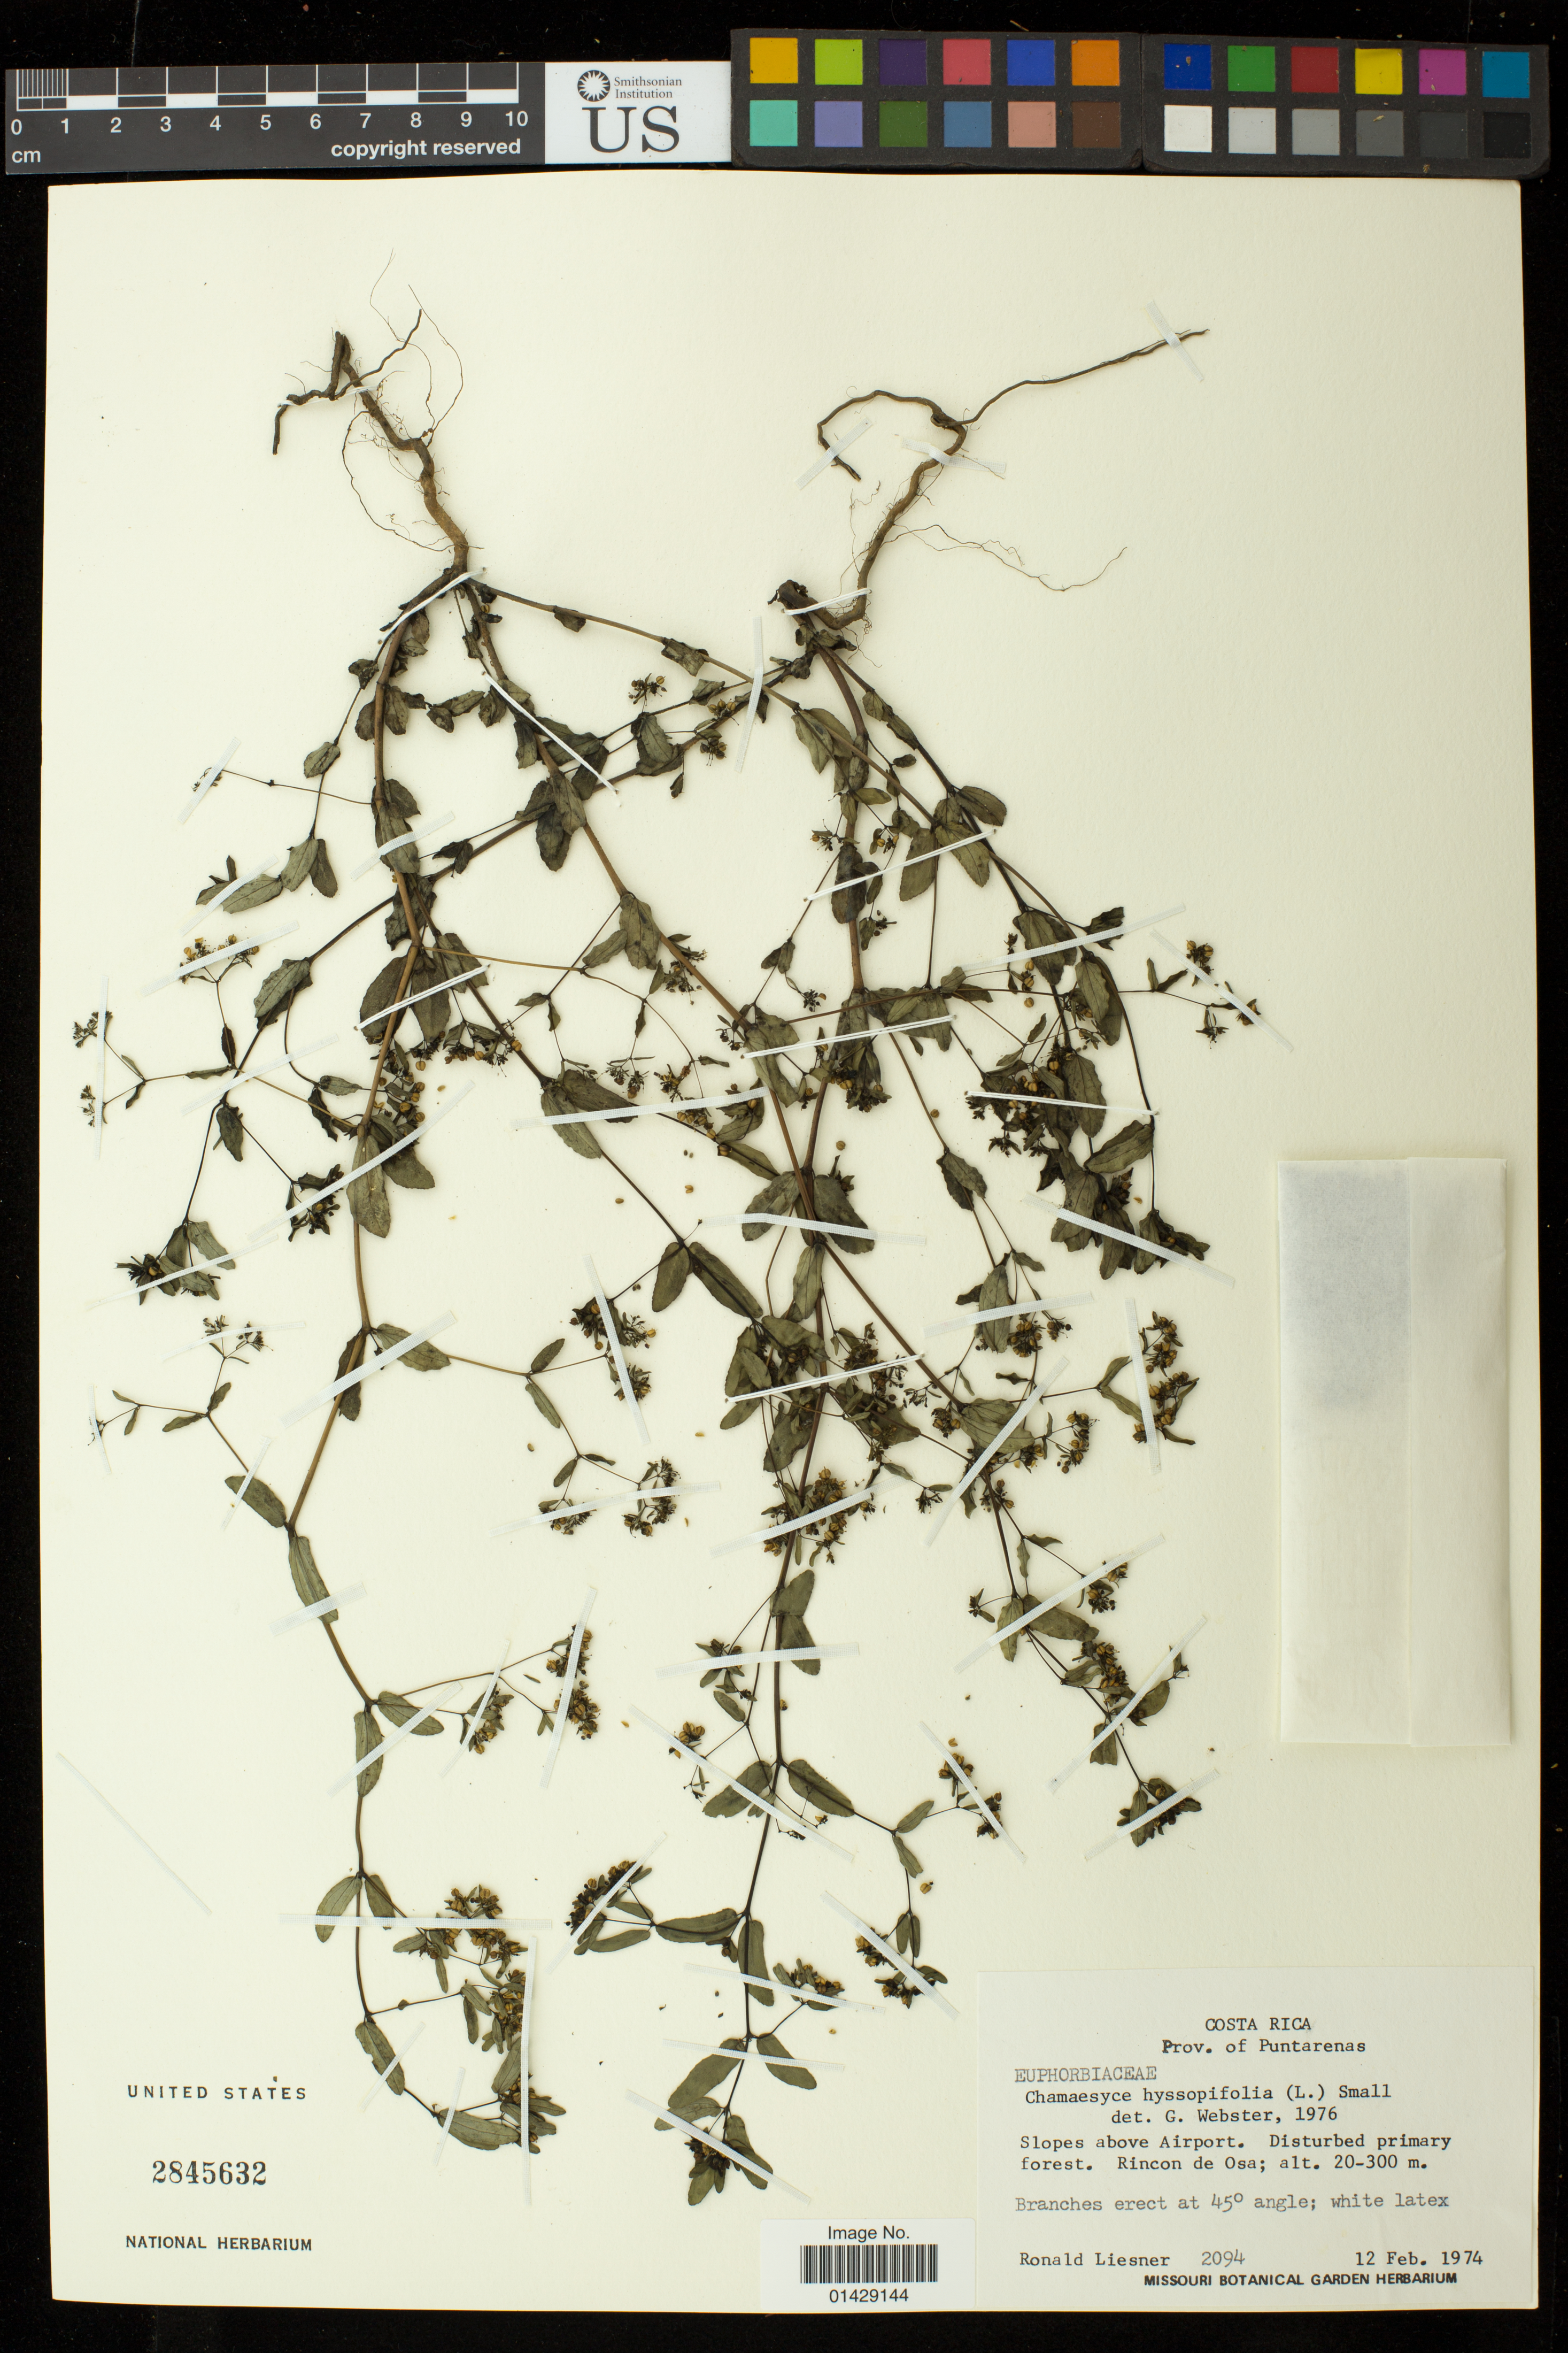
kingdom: Plantae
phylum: Tracheophyta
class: Magnoliopsida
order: Malpighiales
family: Euphorbiaceae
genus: Euphorbia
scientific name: Euphorbia hyssopifolia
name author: L.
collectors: R. L. Liesner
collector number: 2094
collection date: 1974-02-12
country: Costa Rica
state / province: Puntarenas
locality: Slopes above airport. Rincon de Osa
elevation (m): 20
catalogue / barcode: US 2845632